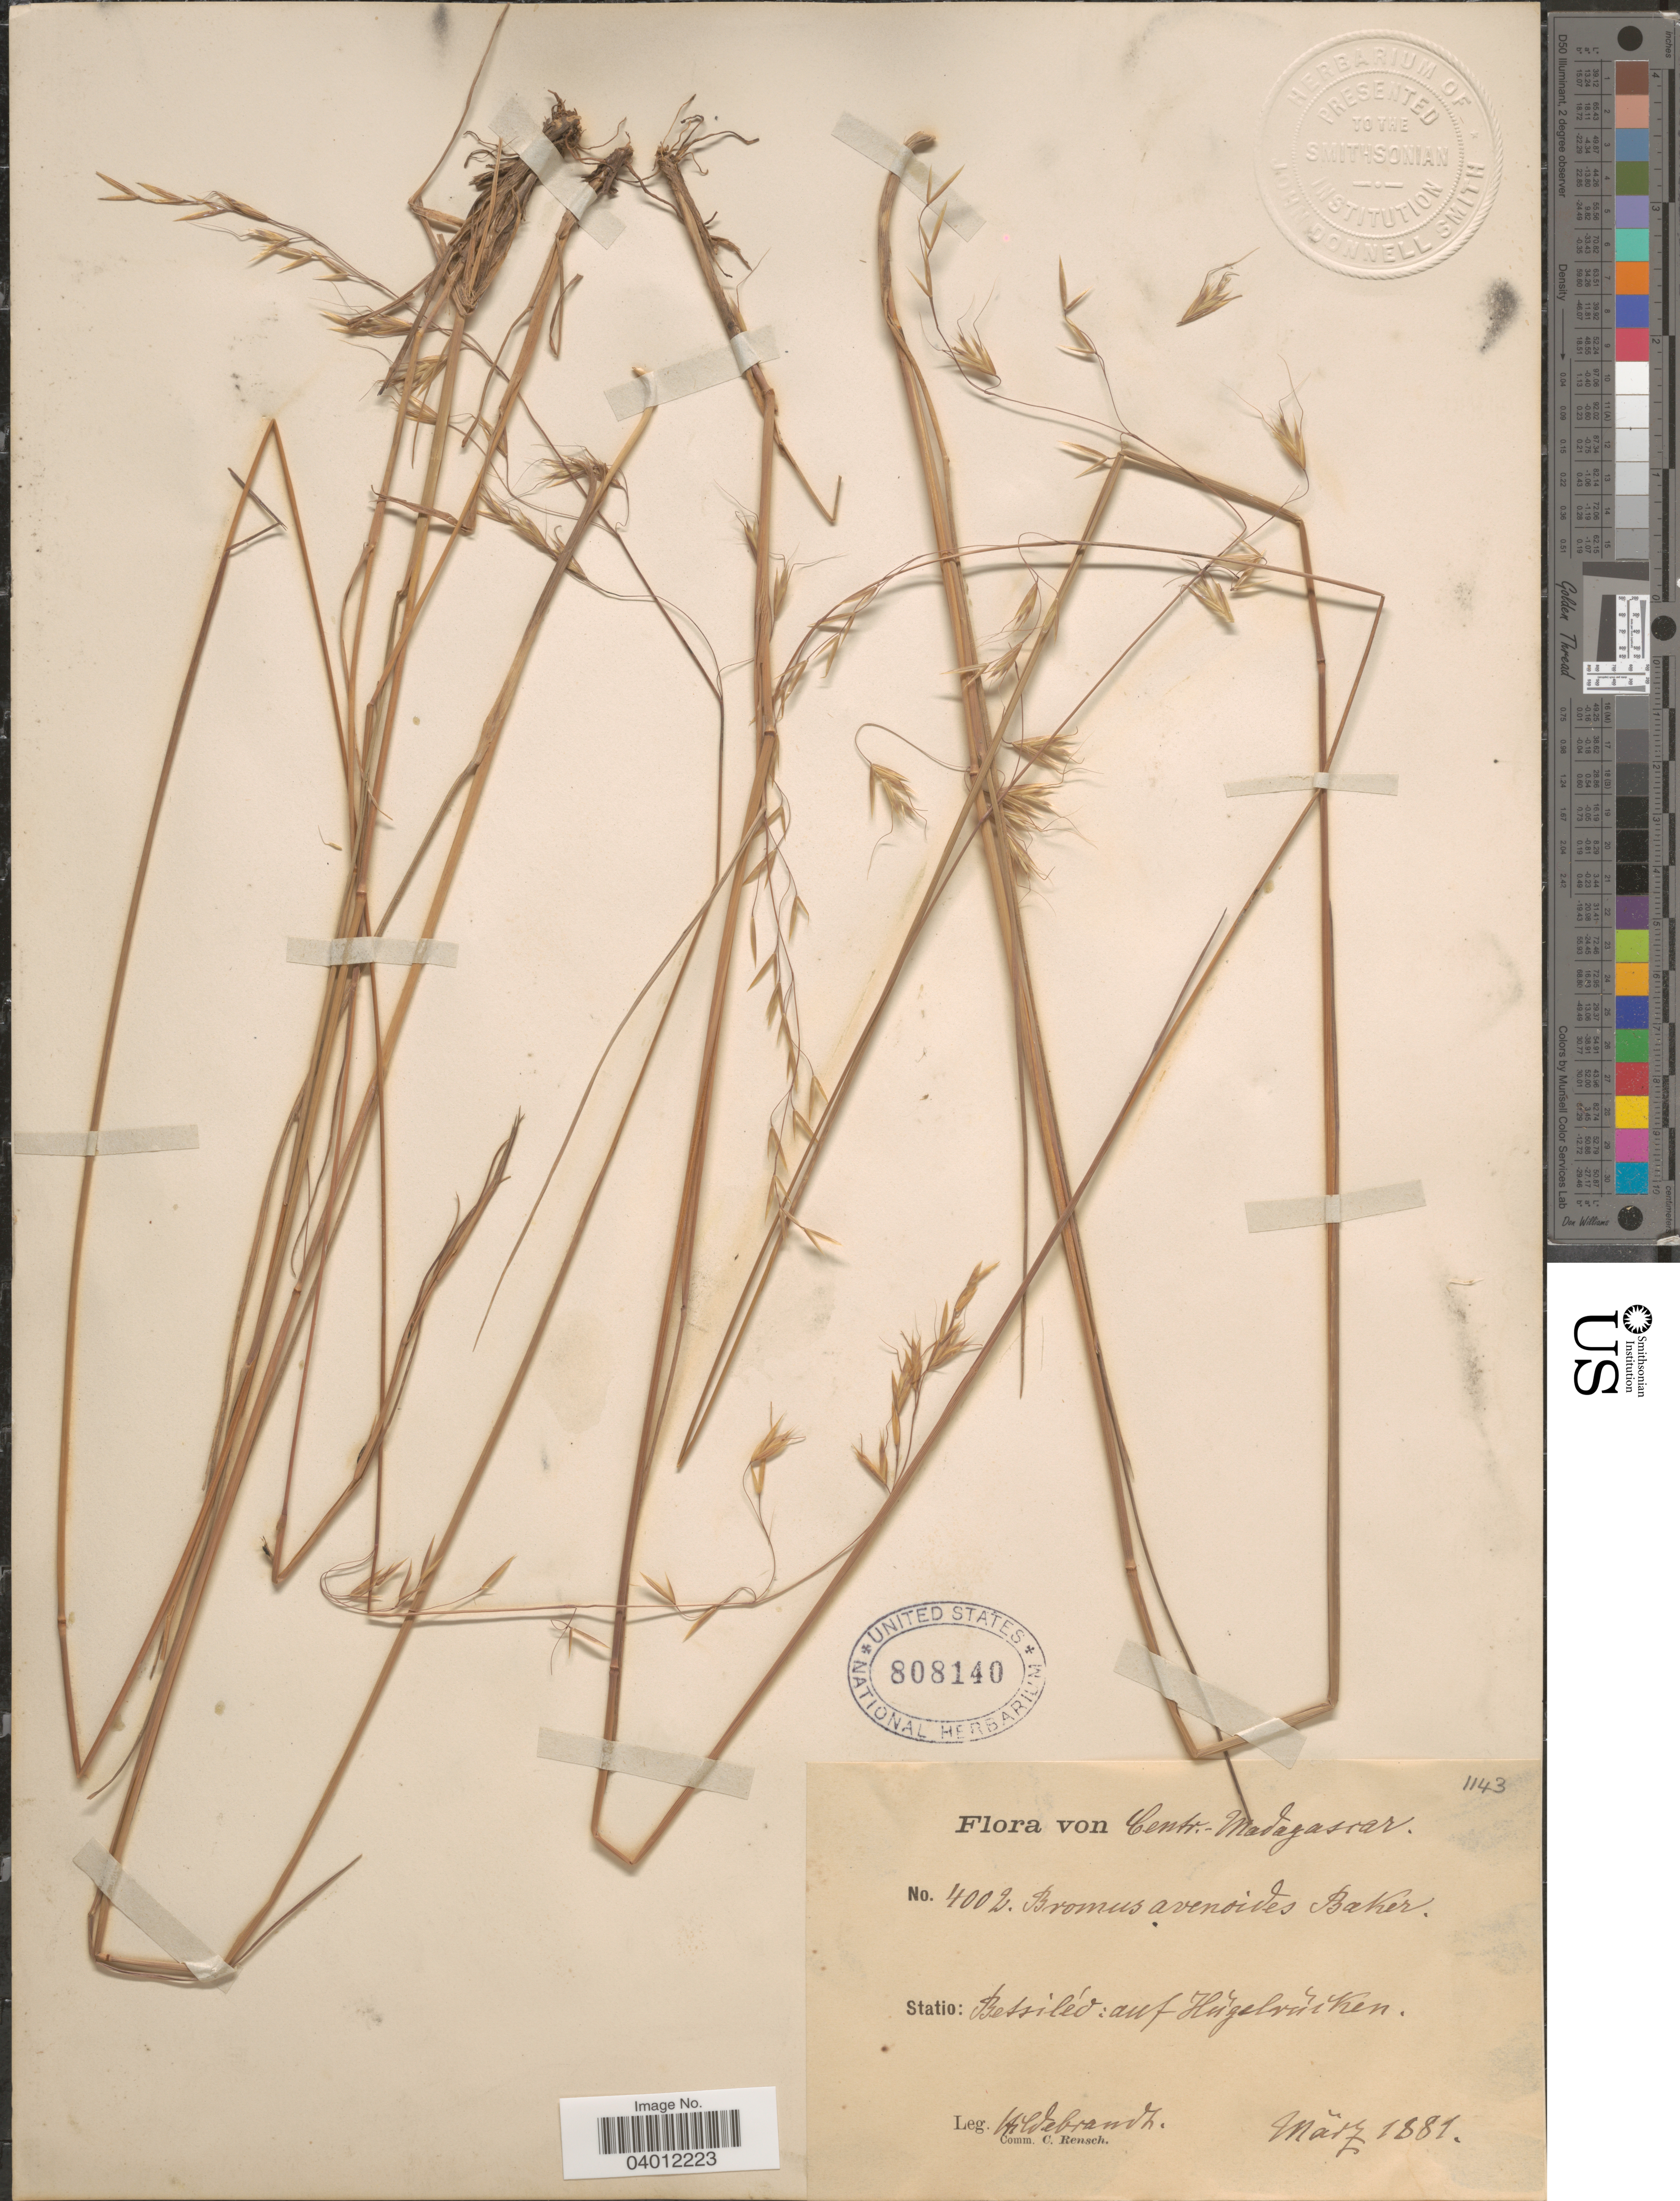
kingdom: Plantae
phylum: Tracheophyta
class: Liliopsida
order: Poales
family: Poaceae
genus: Trisetopsis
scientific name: Trisetopsis elongata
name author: (Hochst. ex A. Rich.) Röser & Wölk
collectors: J. Hildebrandt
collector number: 4002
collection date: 1881-03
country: Madagascar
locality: Statio: Bessiléd: auf Hũgelvũiken.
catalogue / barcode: US 808140